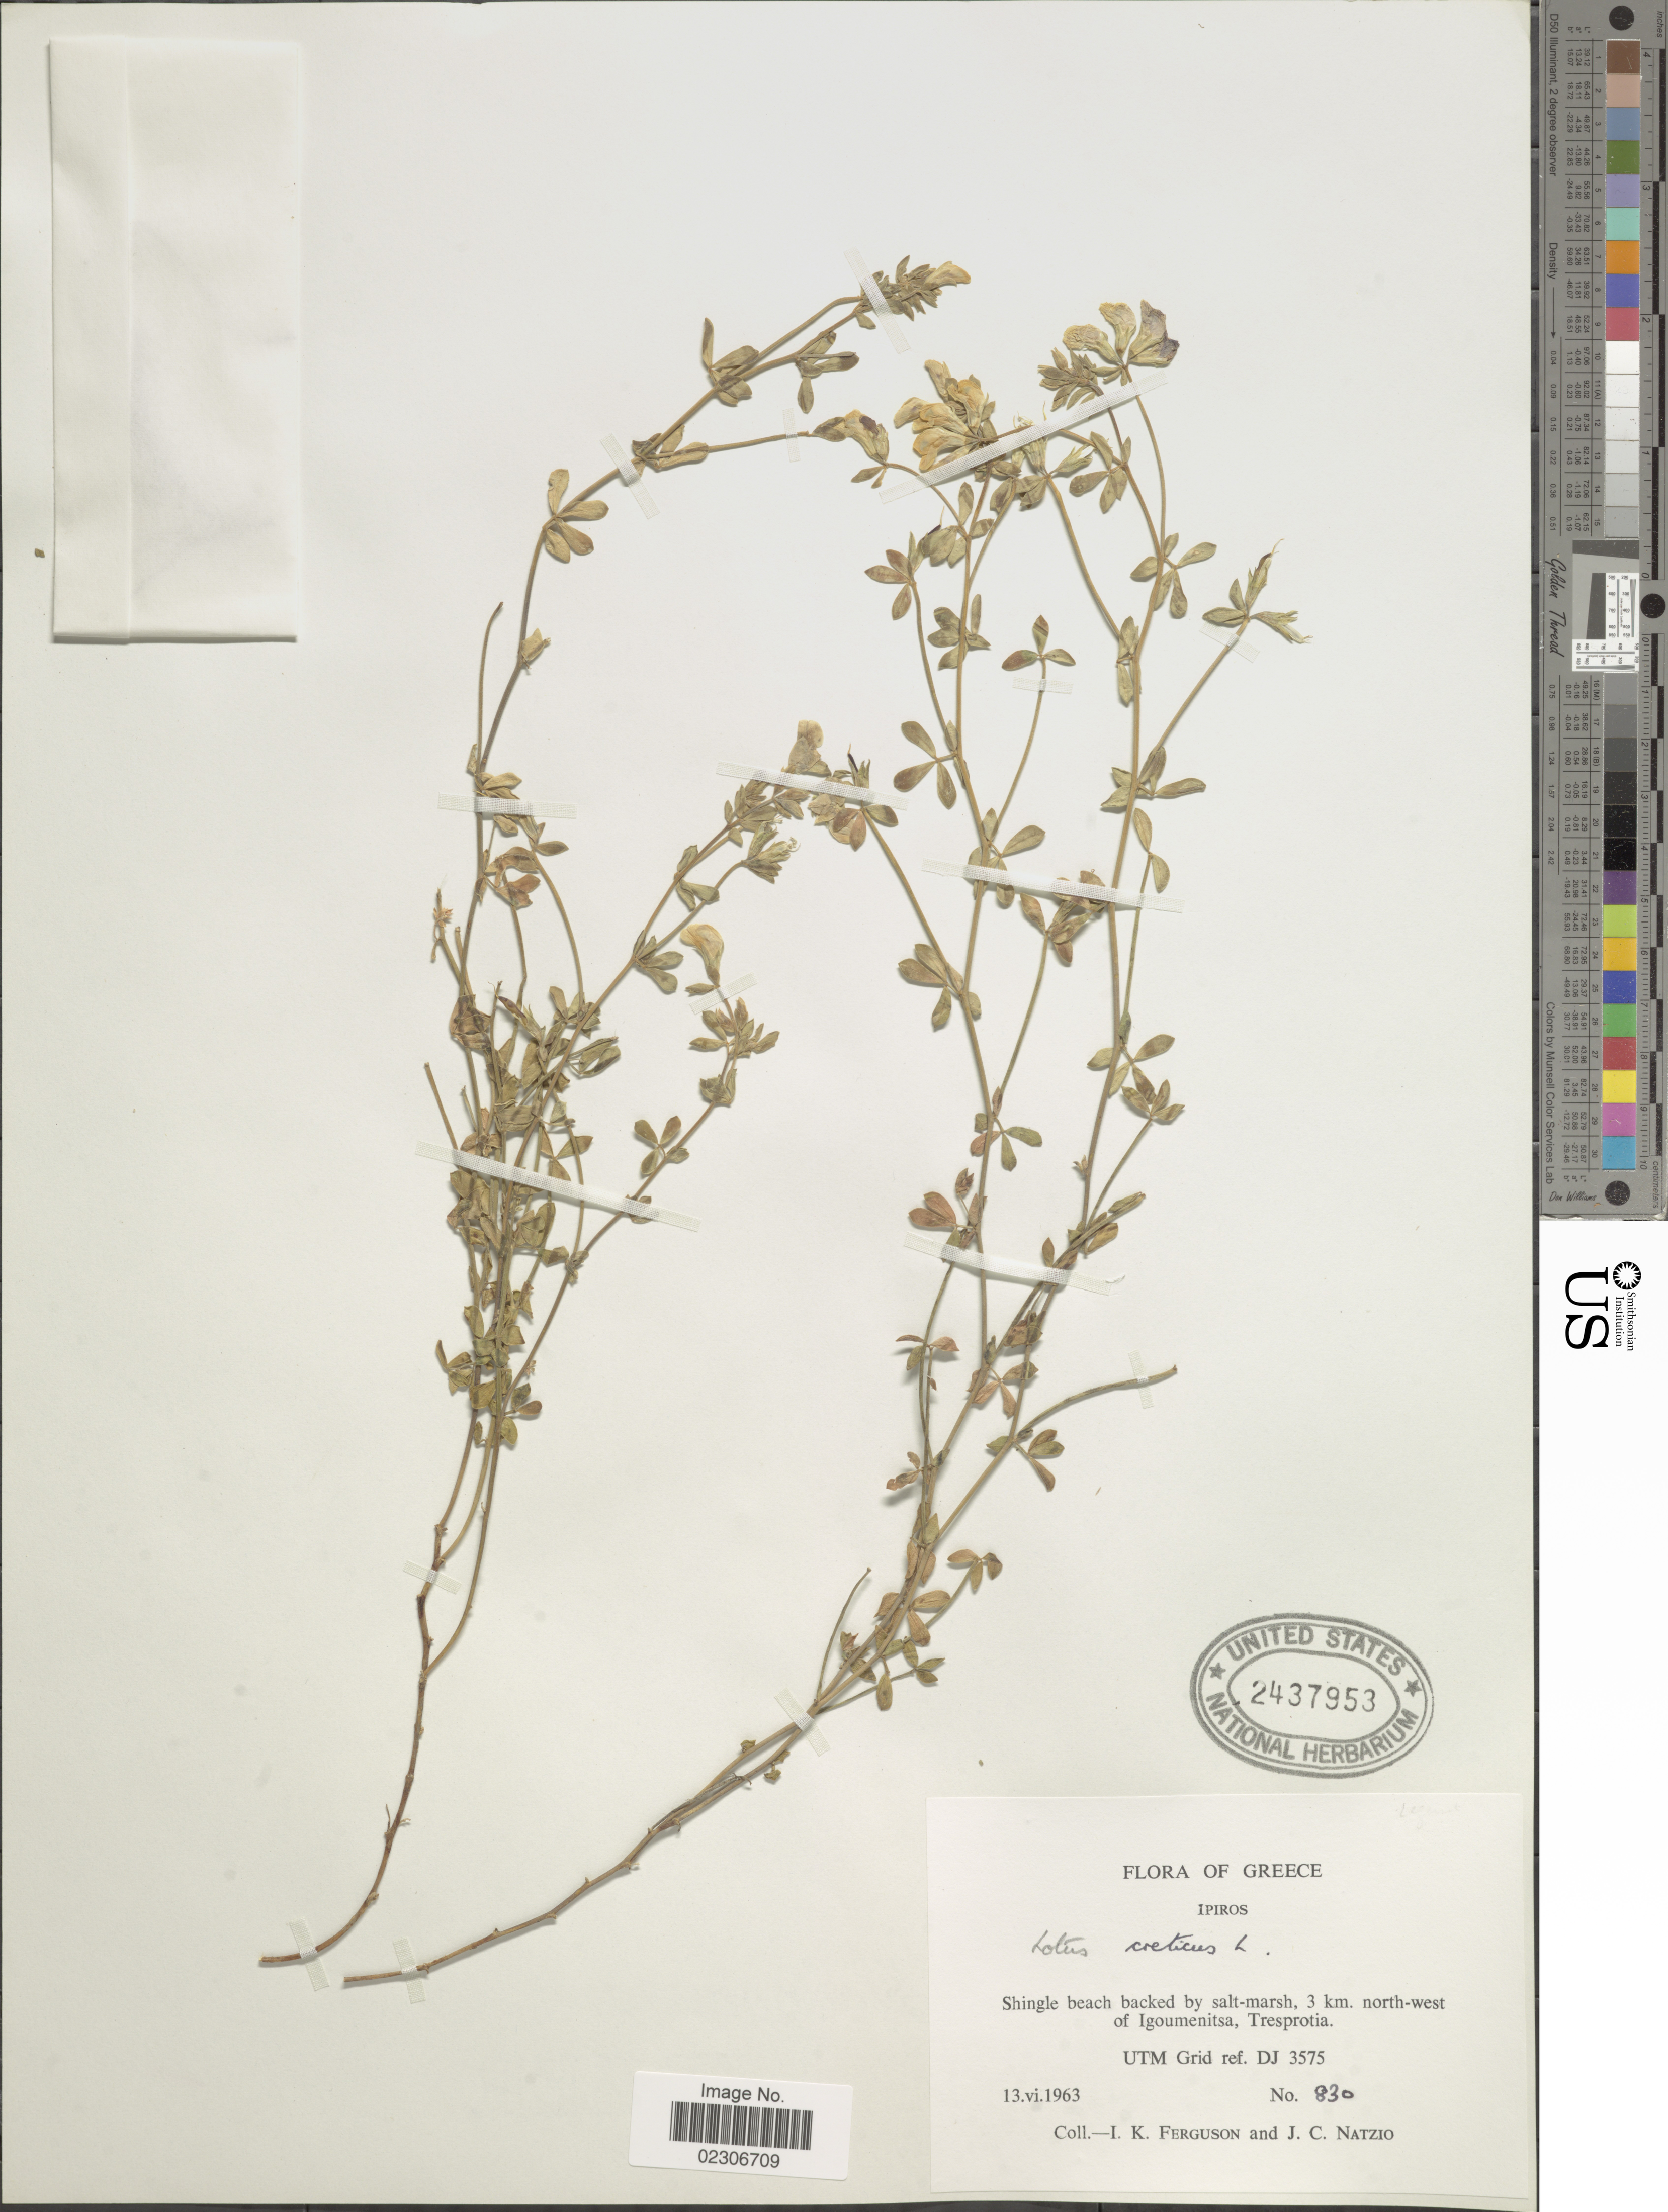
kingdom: Plantae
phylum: Tracheophyta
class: Magnoliopsida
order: Fabales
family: Fabaceae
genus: Lotus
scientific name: Lotus creticus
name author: L.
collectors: I. K. Ferguson & J. Natzio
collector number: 830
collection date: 1963-06-13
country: Greece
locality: Greece, Shingle beach backed by salt-marsh, 3 km. north-west of Igoumenitsa, Tresprotia.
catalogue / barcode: US 2437953